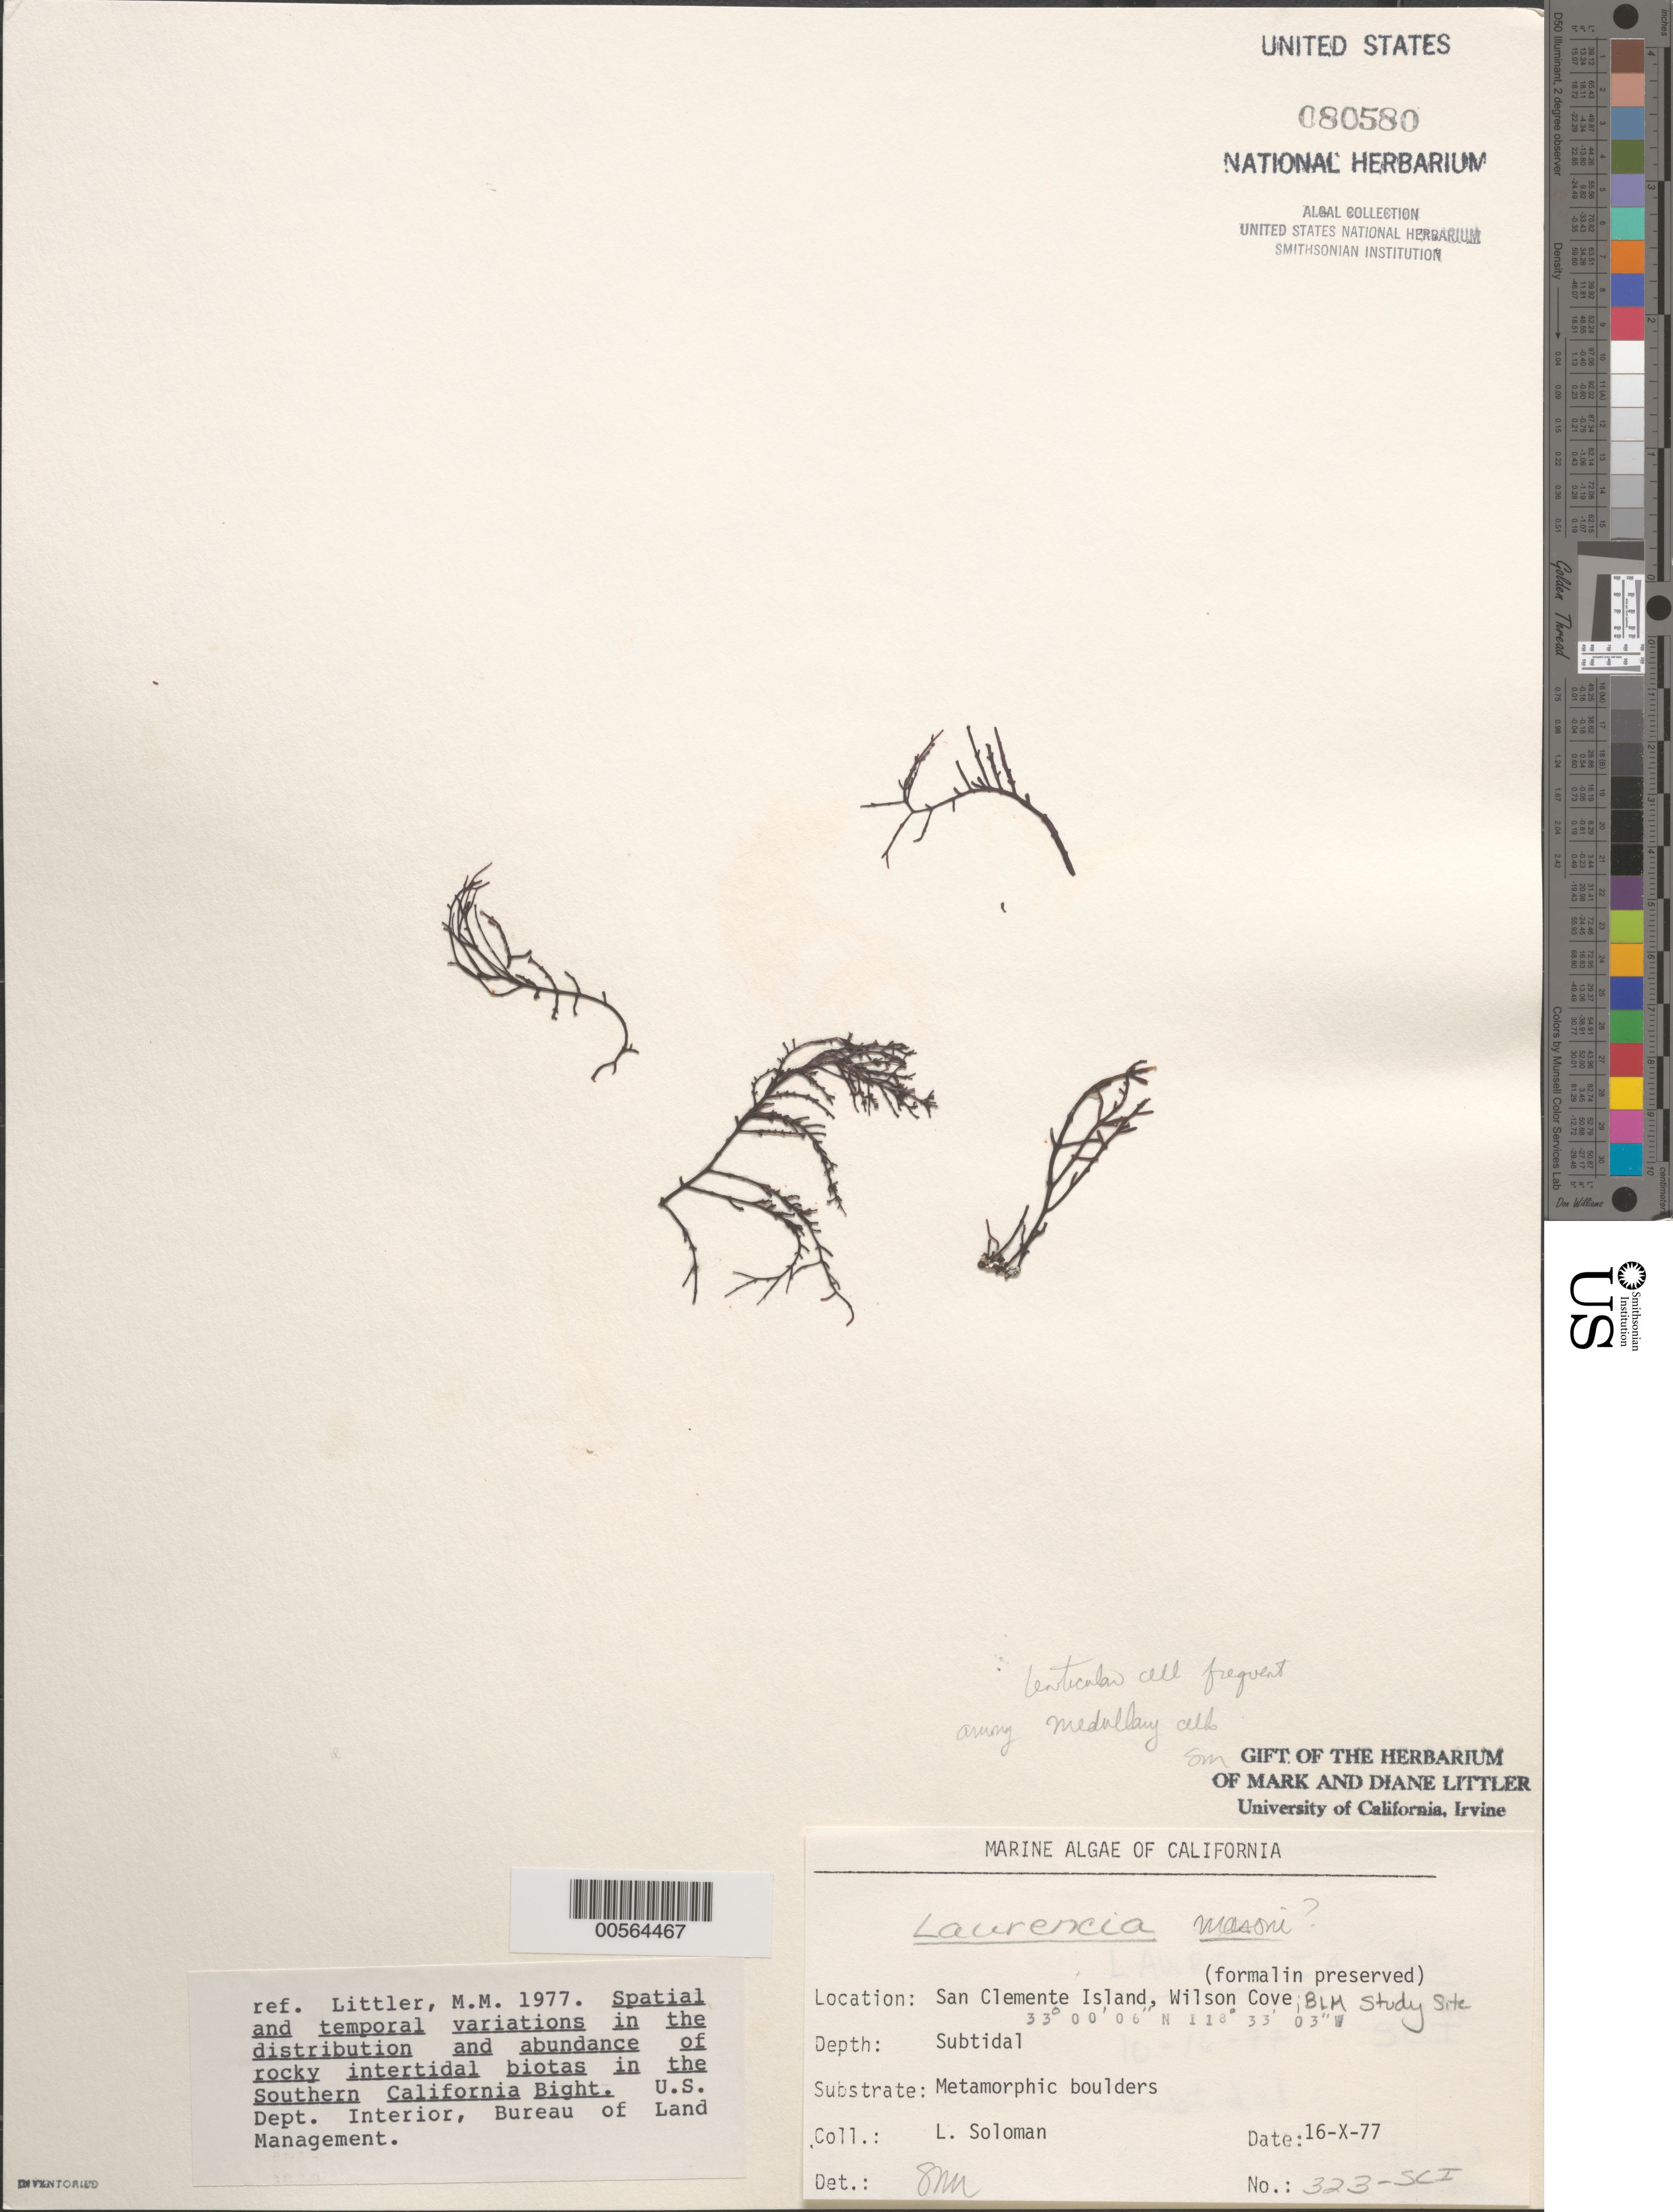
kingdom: Plantae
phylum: Rhodophyta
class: Florideophyceae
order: Ceramiales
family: Rhodomelaceae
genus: Laurencia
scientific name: Laurencia masonii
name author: Setch. & N.L. Gardner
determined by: Murray, S. N.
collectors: L. Soloman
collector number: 323-sci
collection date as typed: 16 Oct 1977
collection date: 1977-10-16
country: United States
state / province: California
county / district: Los Angeles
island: San Clemente Island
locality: Wilson Cove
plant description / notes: BLM-SOCALBIGHT Rocky Intertidal Survey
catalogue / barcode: US 80580